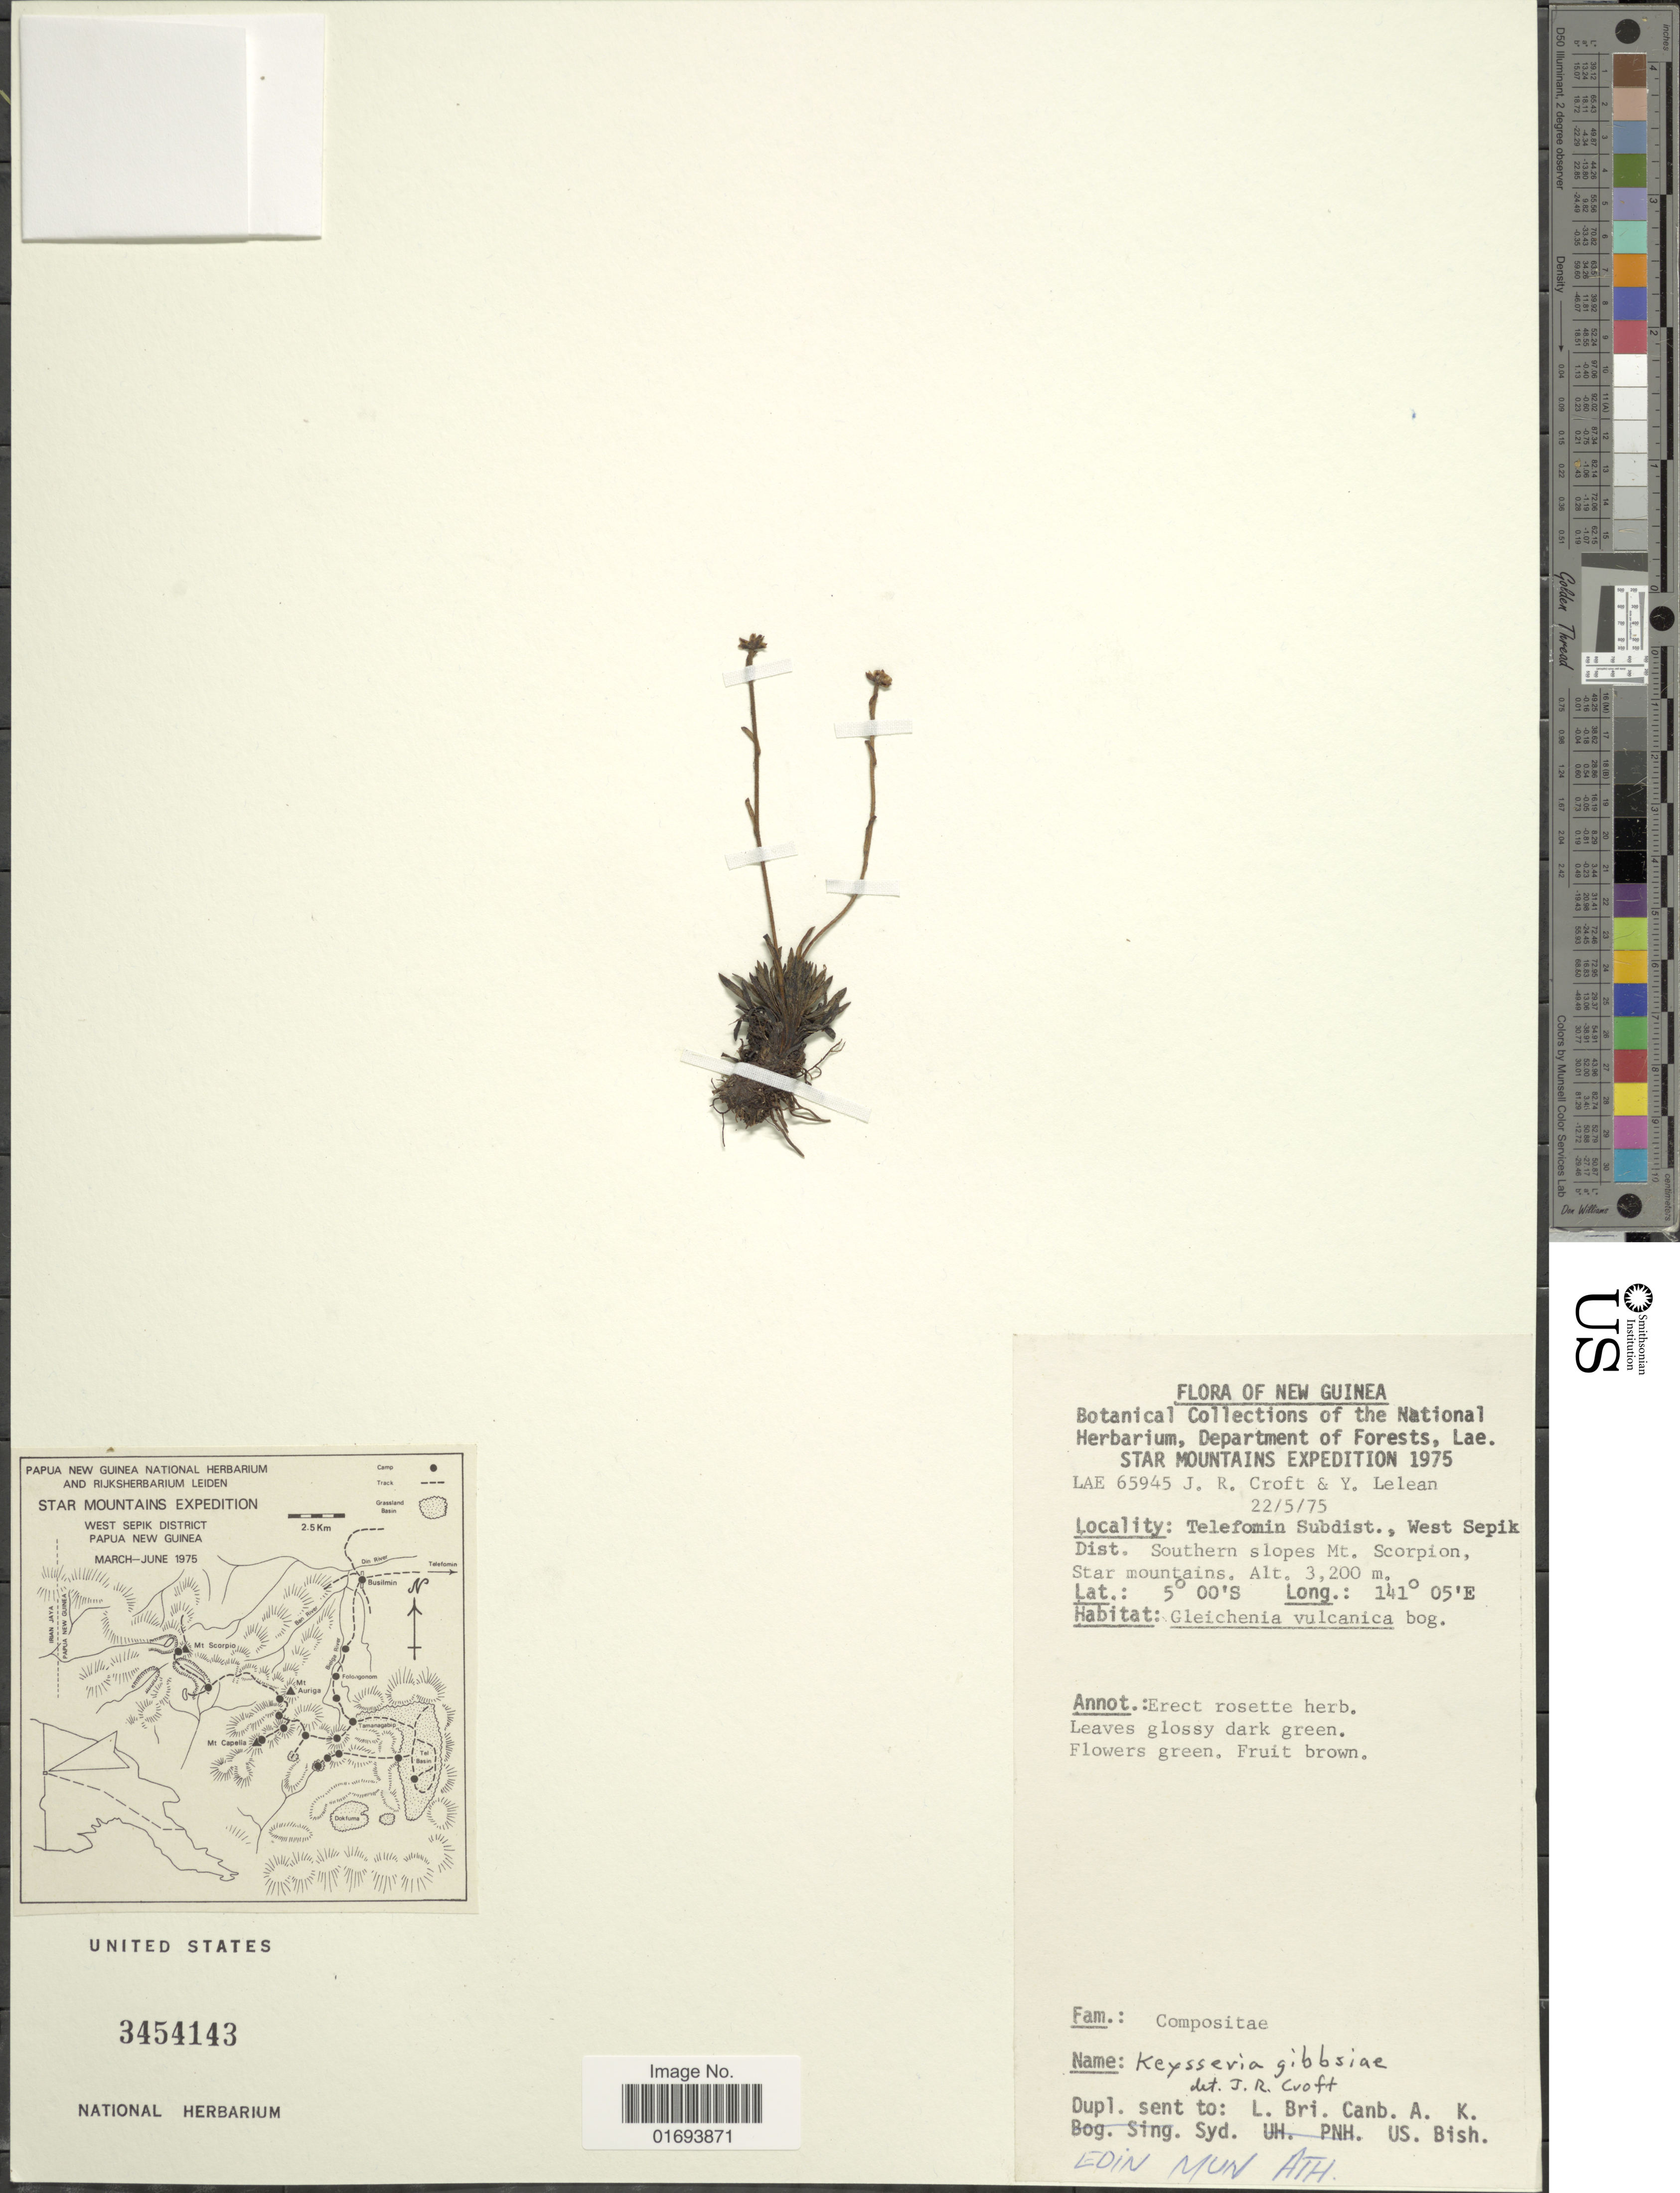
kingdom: Plantae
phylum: Tracheophyta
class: Magnoliopsida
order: Asterales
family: Asteraceae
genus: Keysseria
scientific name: Keysseria gibbsiae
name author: (Merr.) Cabrera ex Steen.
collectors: J. R. Croft & Y. Lelean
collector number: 65945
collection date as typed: Transcribed d/m/y: 22/5/75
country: Papua New Guinea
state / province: Sandaun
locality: New Guinea. Telefomin Subdist., West Sepik Dist. Southern slopes Mt. Scorpion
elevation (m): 3200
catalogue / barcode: US 3454143